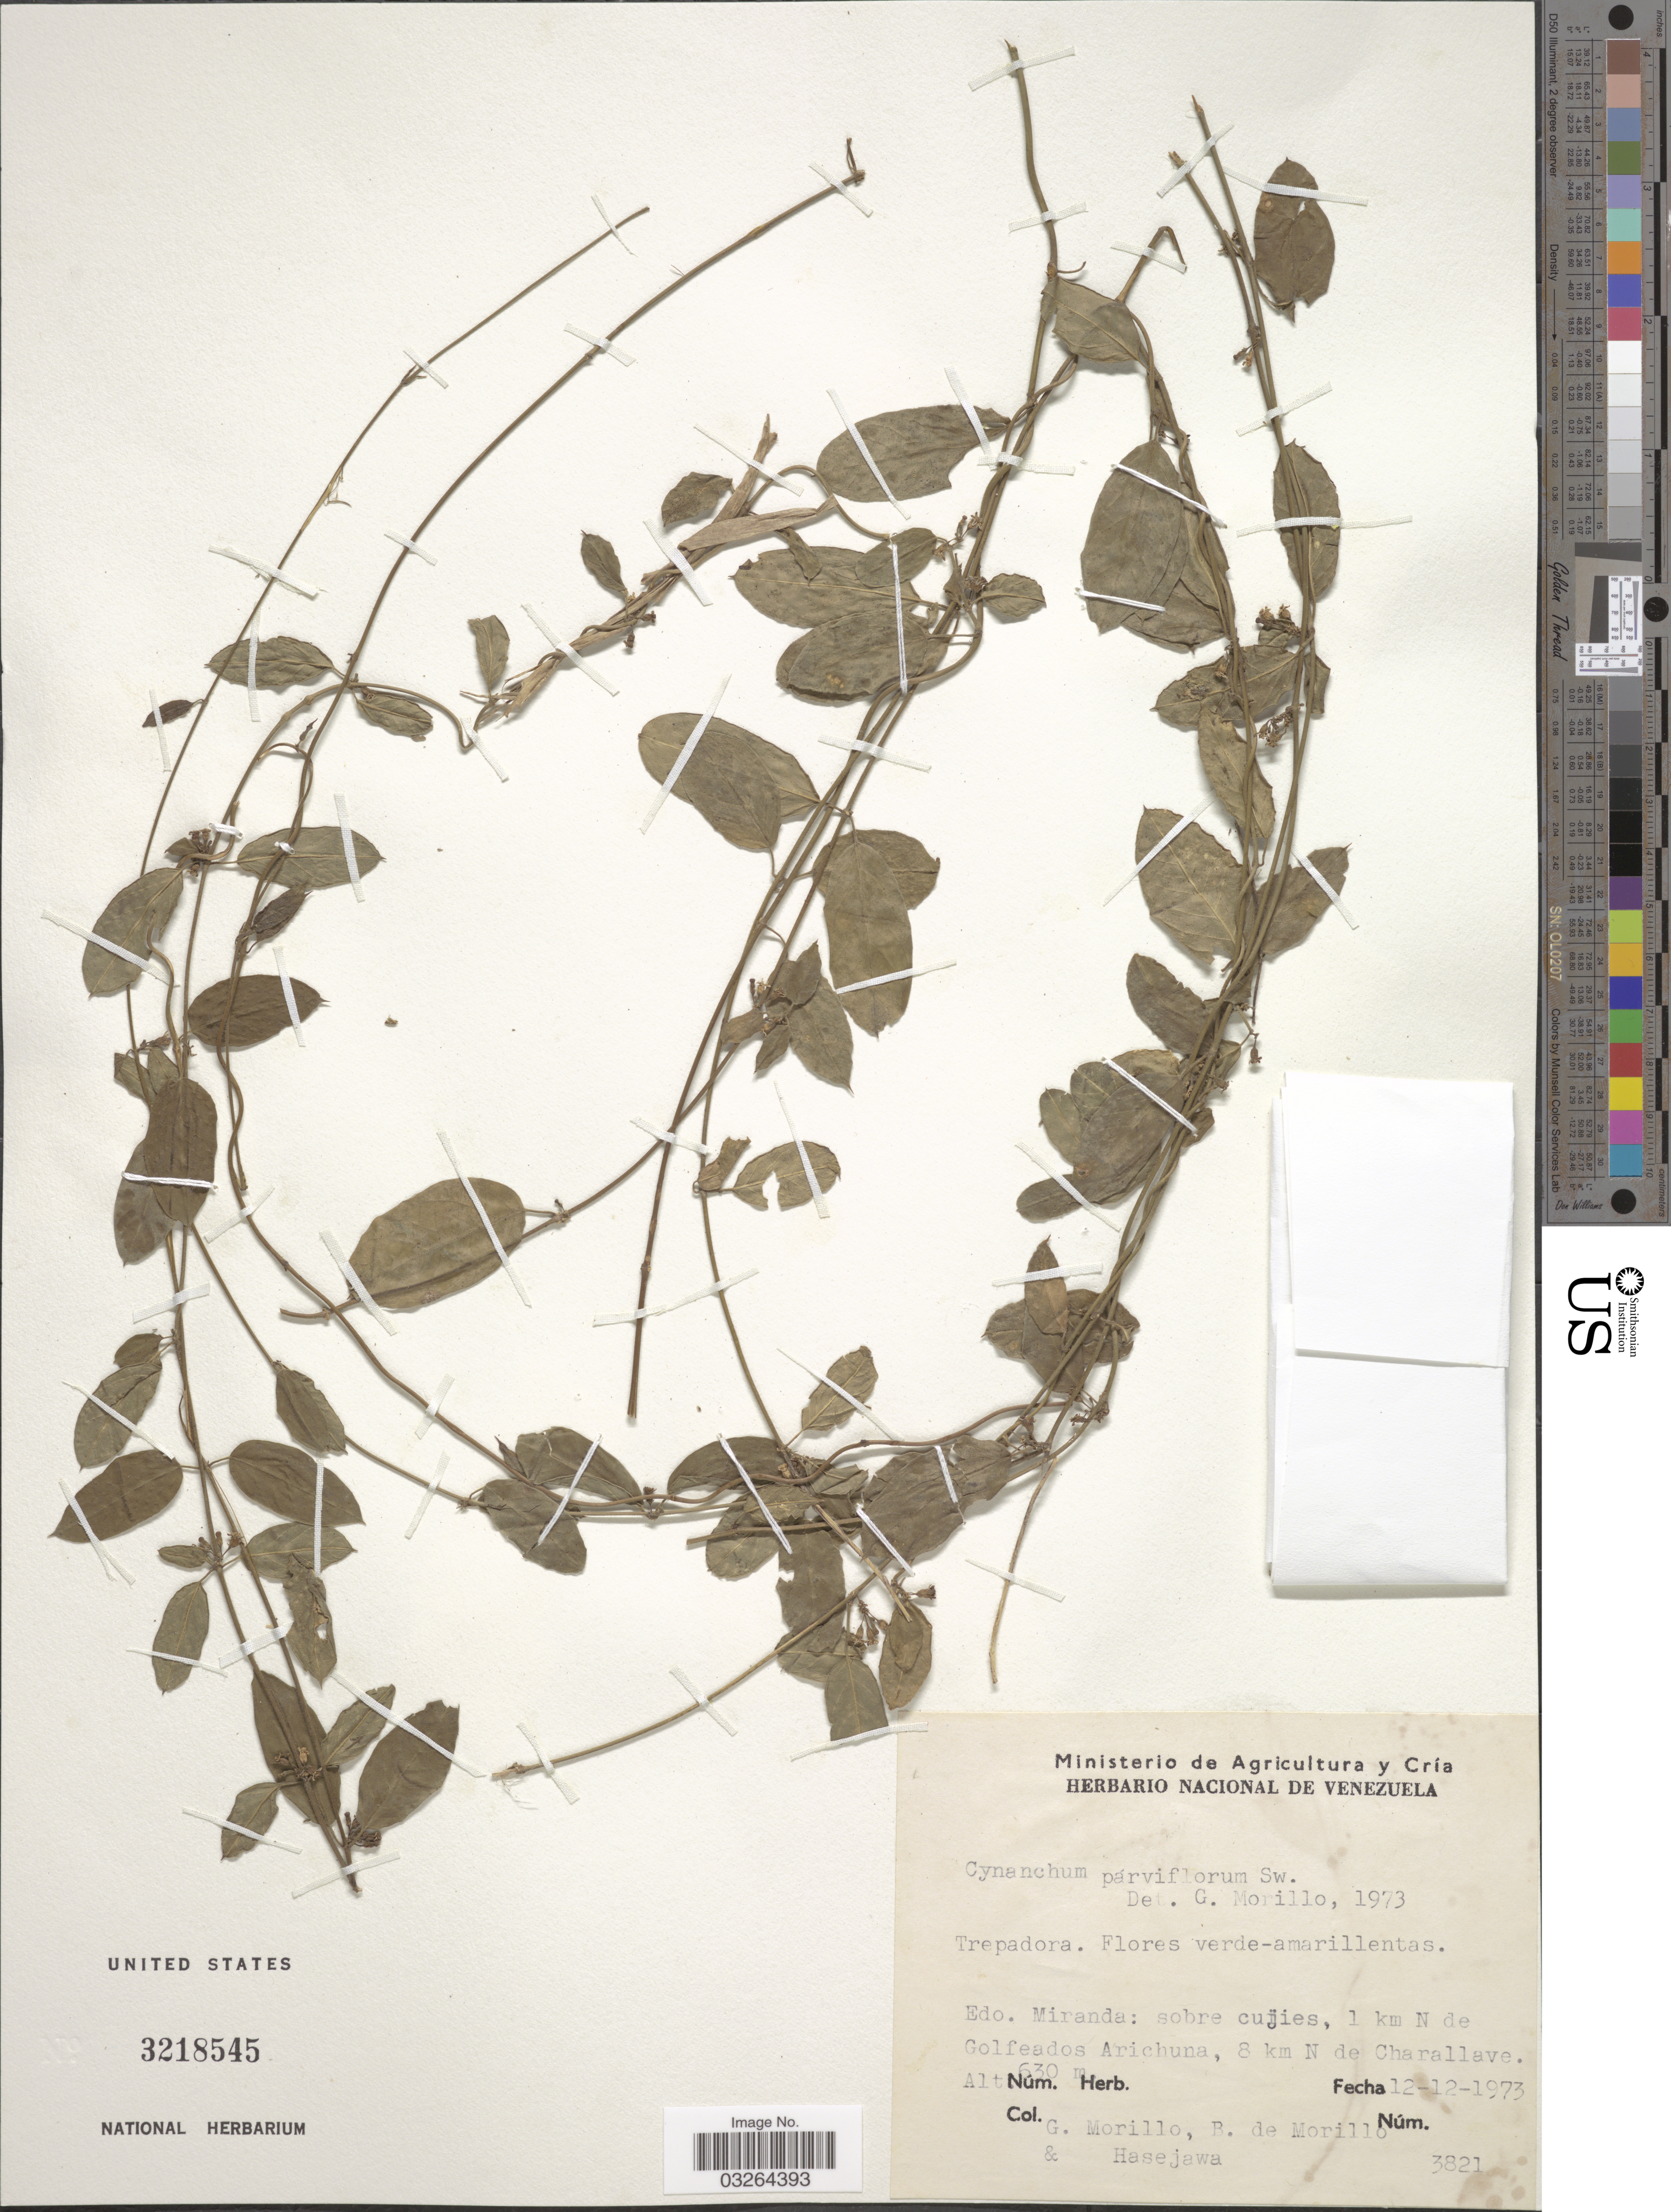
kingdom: Plantae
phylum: Tracheophyta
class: Magnoliopsida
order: Gentianales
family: Apocynaceae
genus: Metastelma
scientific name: Metastelma parviflorum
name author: (Sw.) Schult.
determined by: Liede-Schumann, Sigrid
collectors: G. Morillo, B. Morillo & Hasejawa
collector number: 3821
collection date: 1973-12-12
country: Venezuela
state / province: Miranda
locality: Sobre cujies, 1 Km N de Golfeados Arichuna 8 Km N de Charallave.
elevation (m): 630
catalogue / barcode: US 3218545